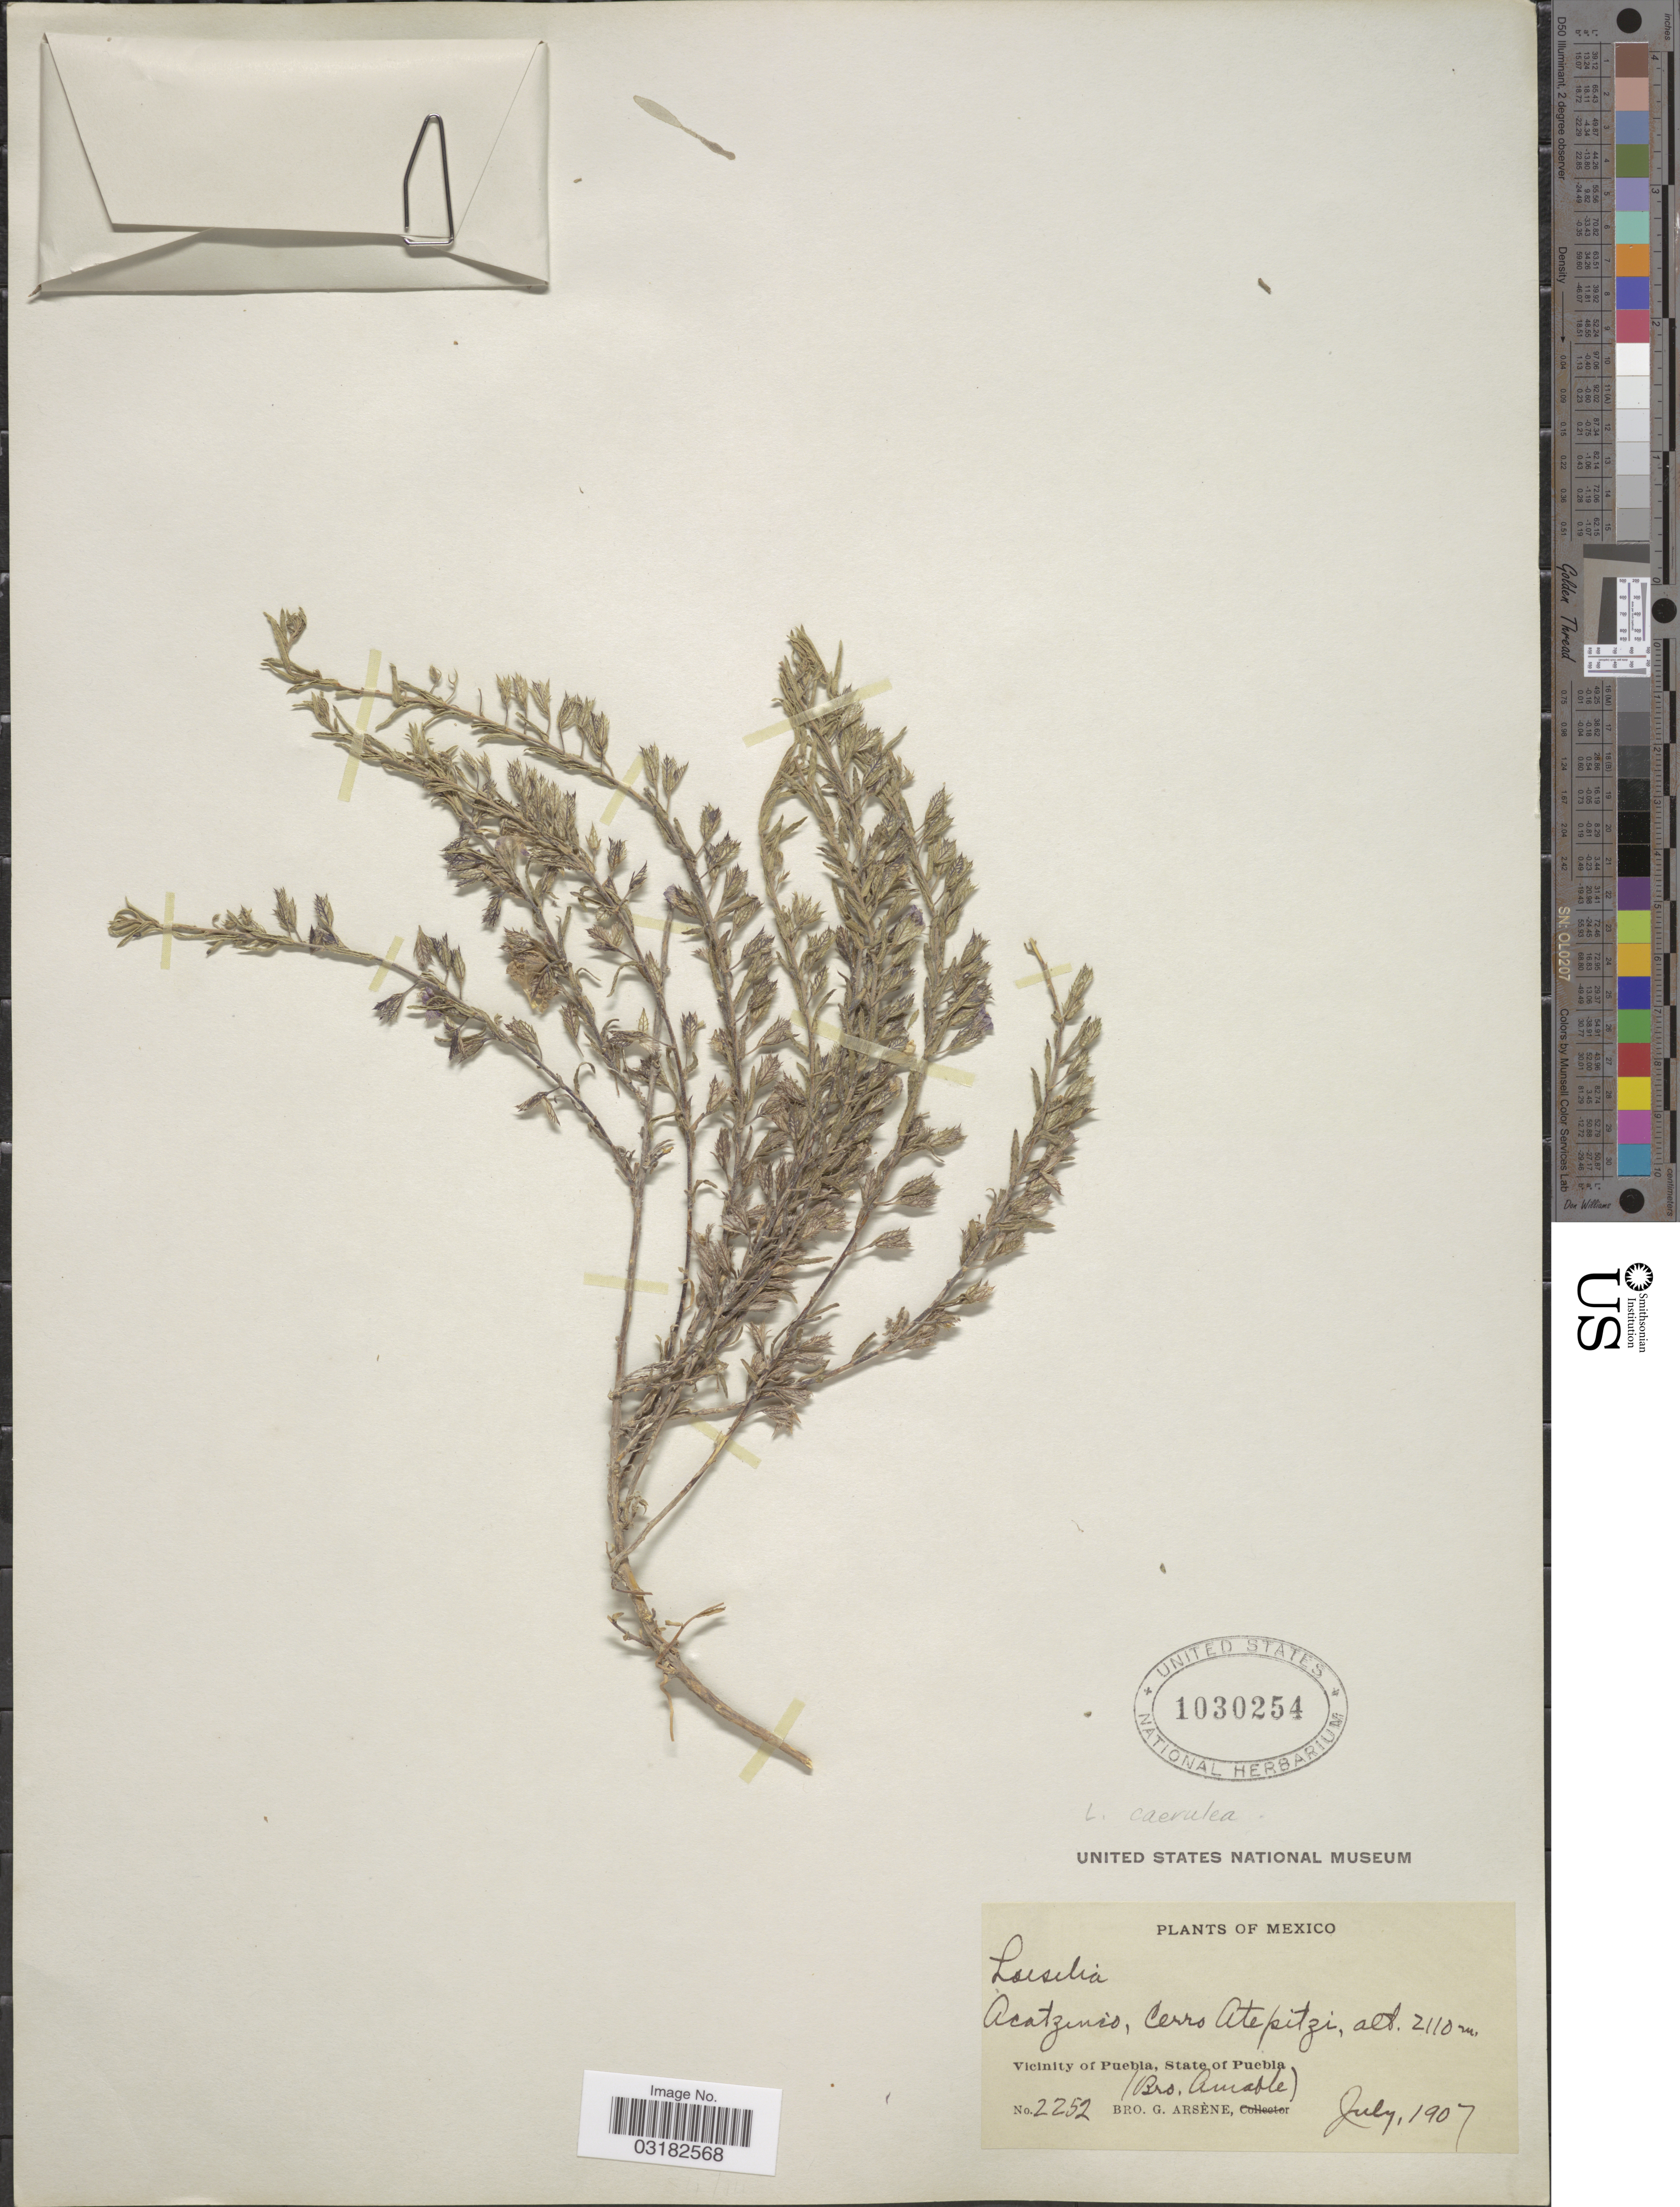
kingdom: Plantae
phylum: Tracheophyta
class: Magnoliopsida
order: Ericales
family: Polemoniaceae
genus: Loeselia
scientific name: Loeselia sp.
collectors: Bro. G. Arsène & B. Amable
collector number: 2252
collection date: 1907-07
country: Mexico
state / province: Puebla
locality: Acatzinco, Cerro Atepitzi. Vicinity of Puebla, State of Puebla.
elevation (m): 2110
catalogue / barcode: US 10360254